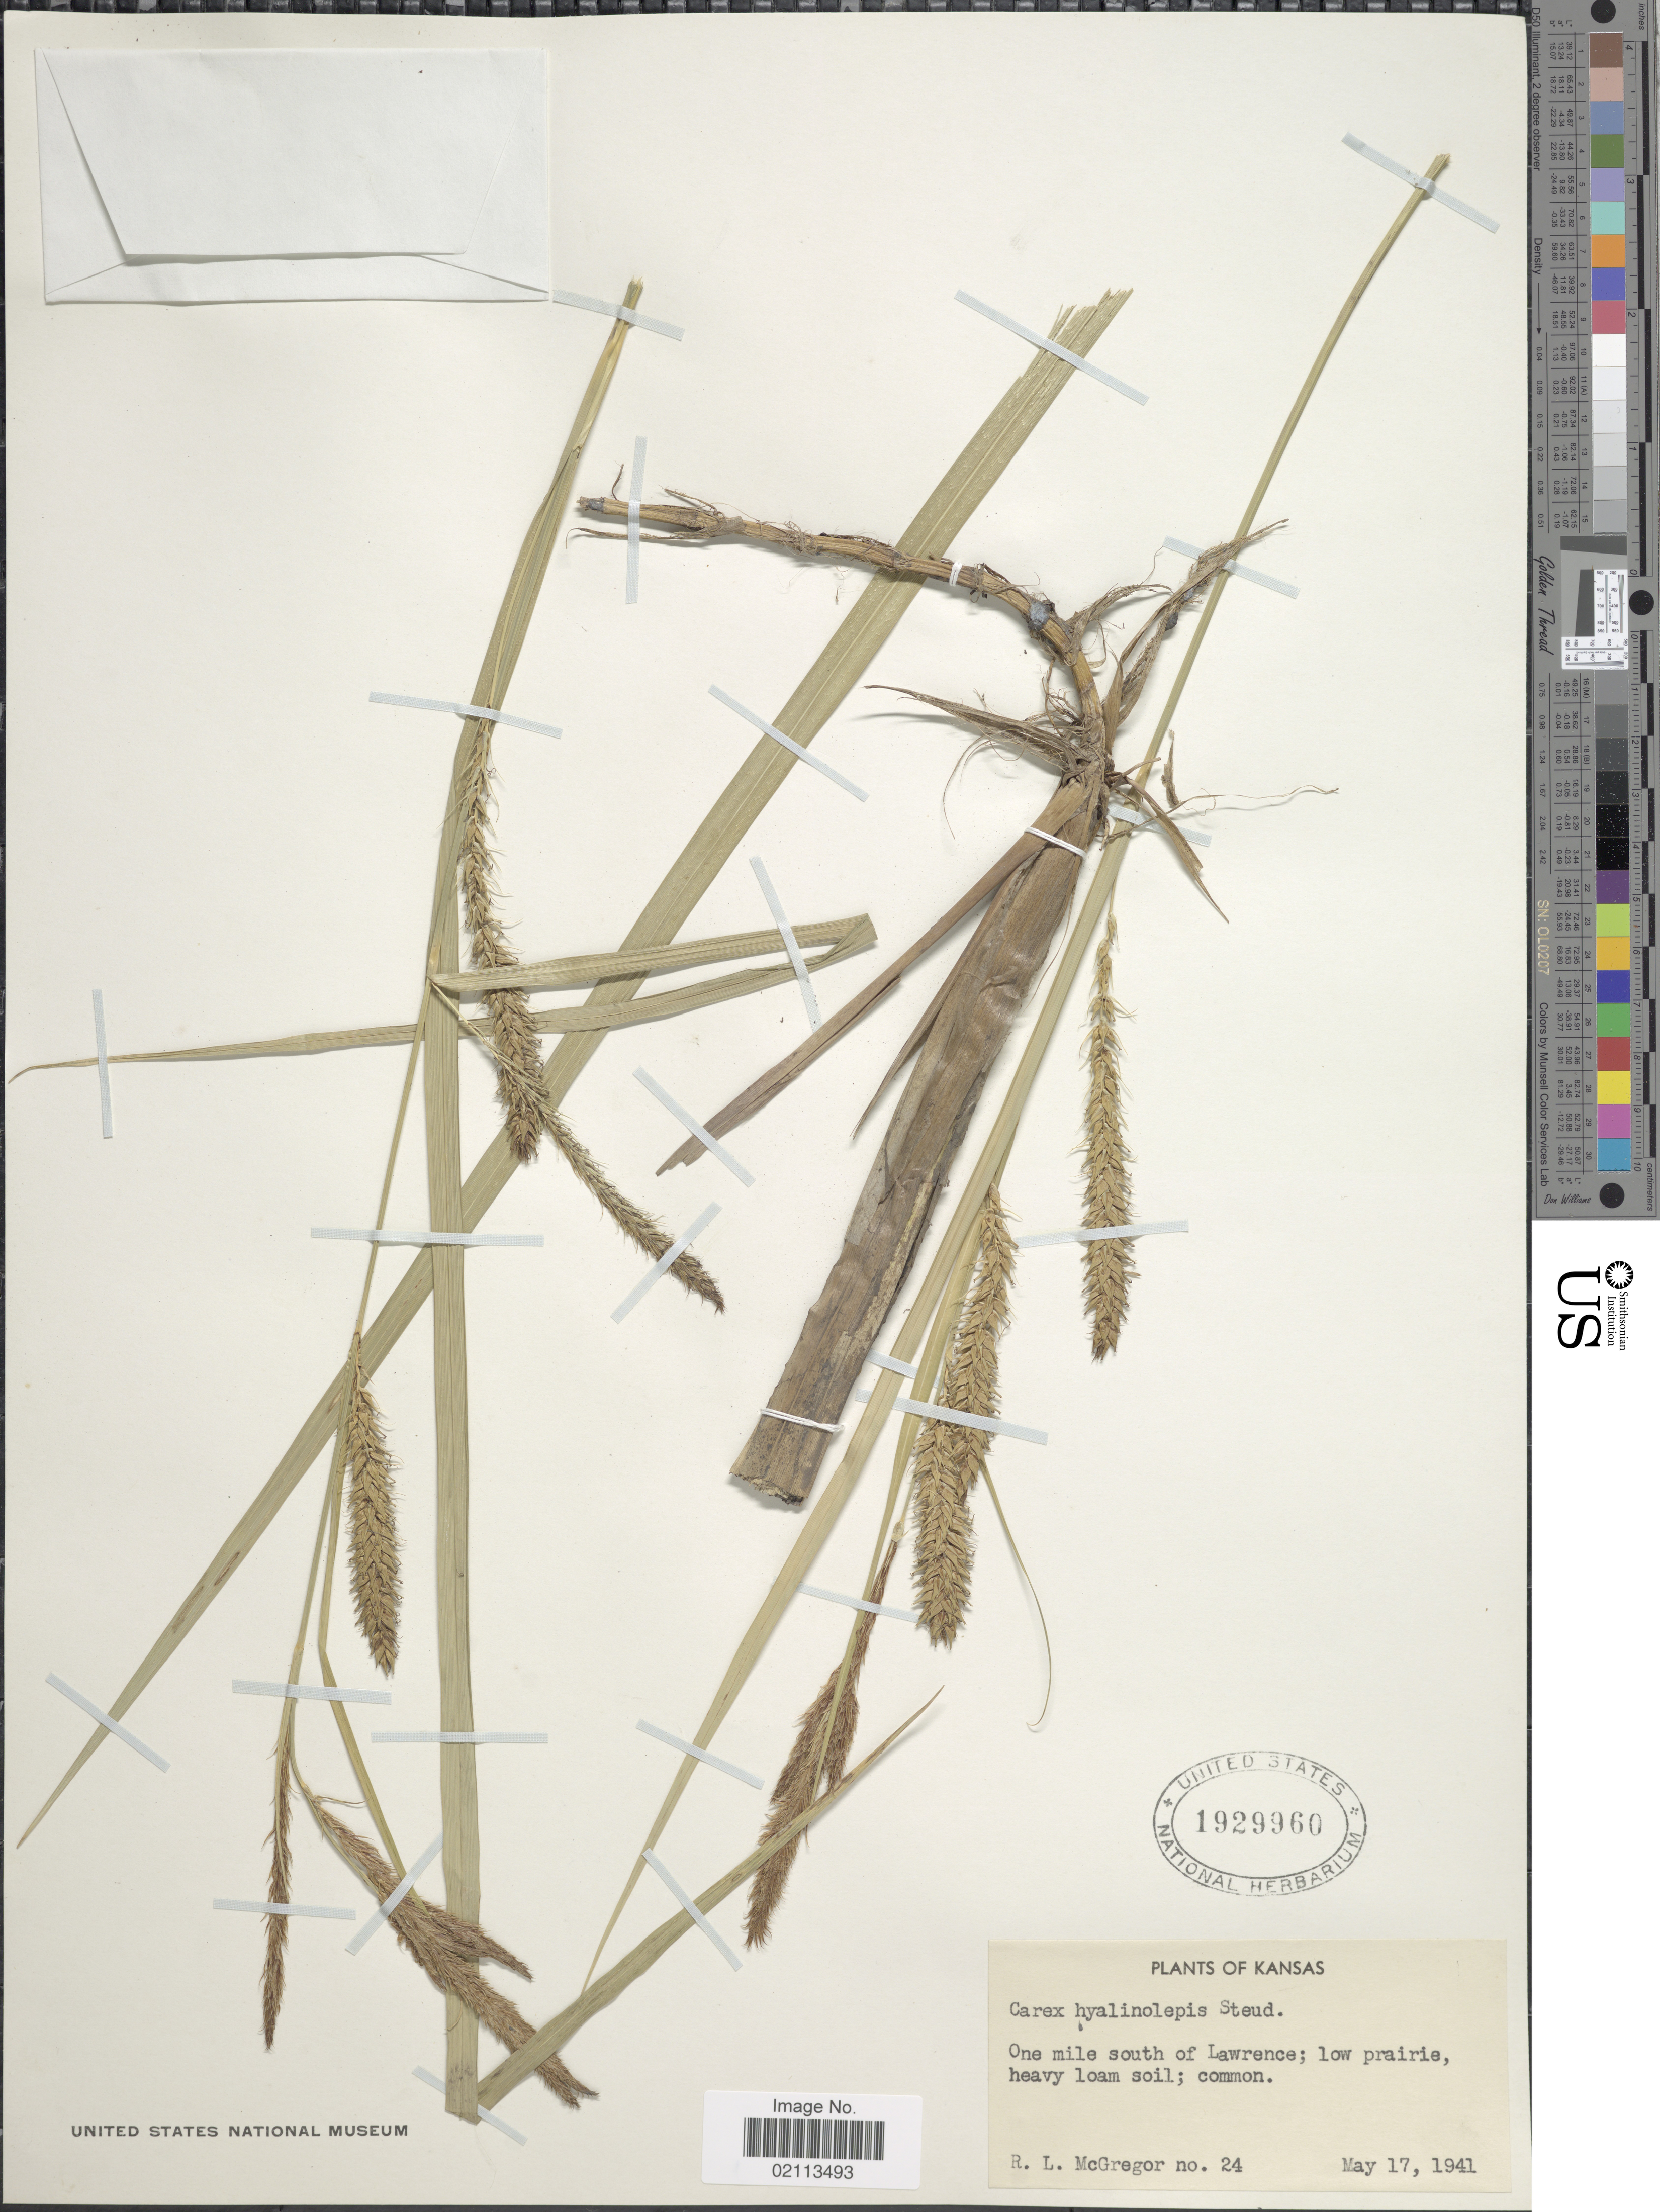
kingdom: Plantae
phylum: Tracheophyta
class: Liliopsida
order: Poales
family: Cyperaceae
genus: Carex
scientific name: Carex hyalinolepis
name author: Steud.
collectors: R. McGregor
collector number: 24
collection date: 1941-05-17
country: United States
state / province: Kansas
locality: One mile south of Lawrence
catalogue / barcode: US 1929960